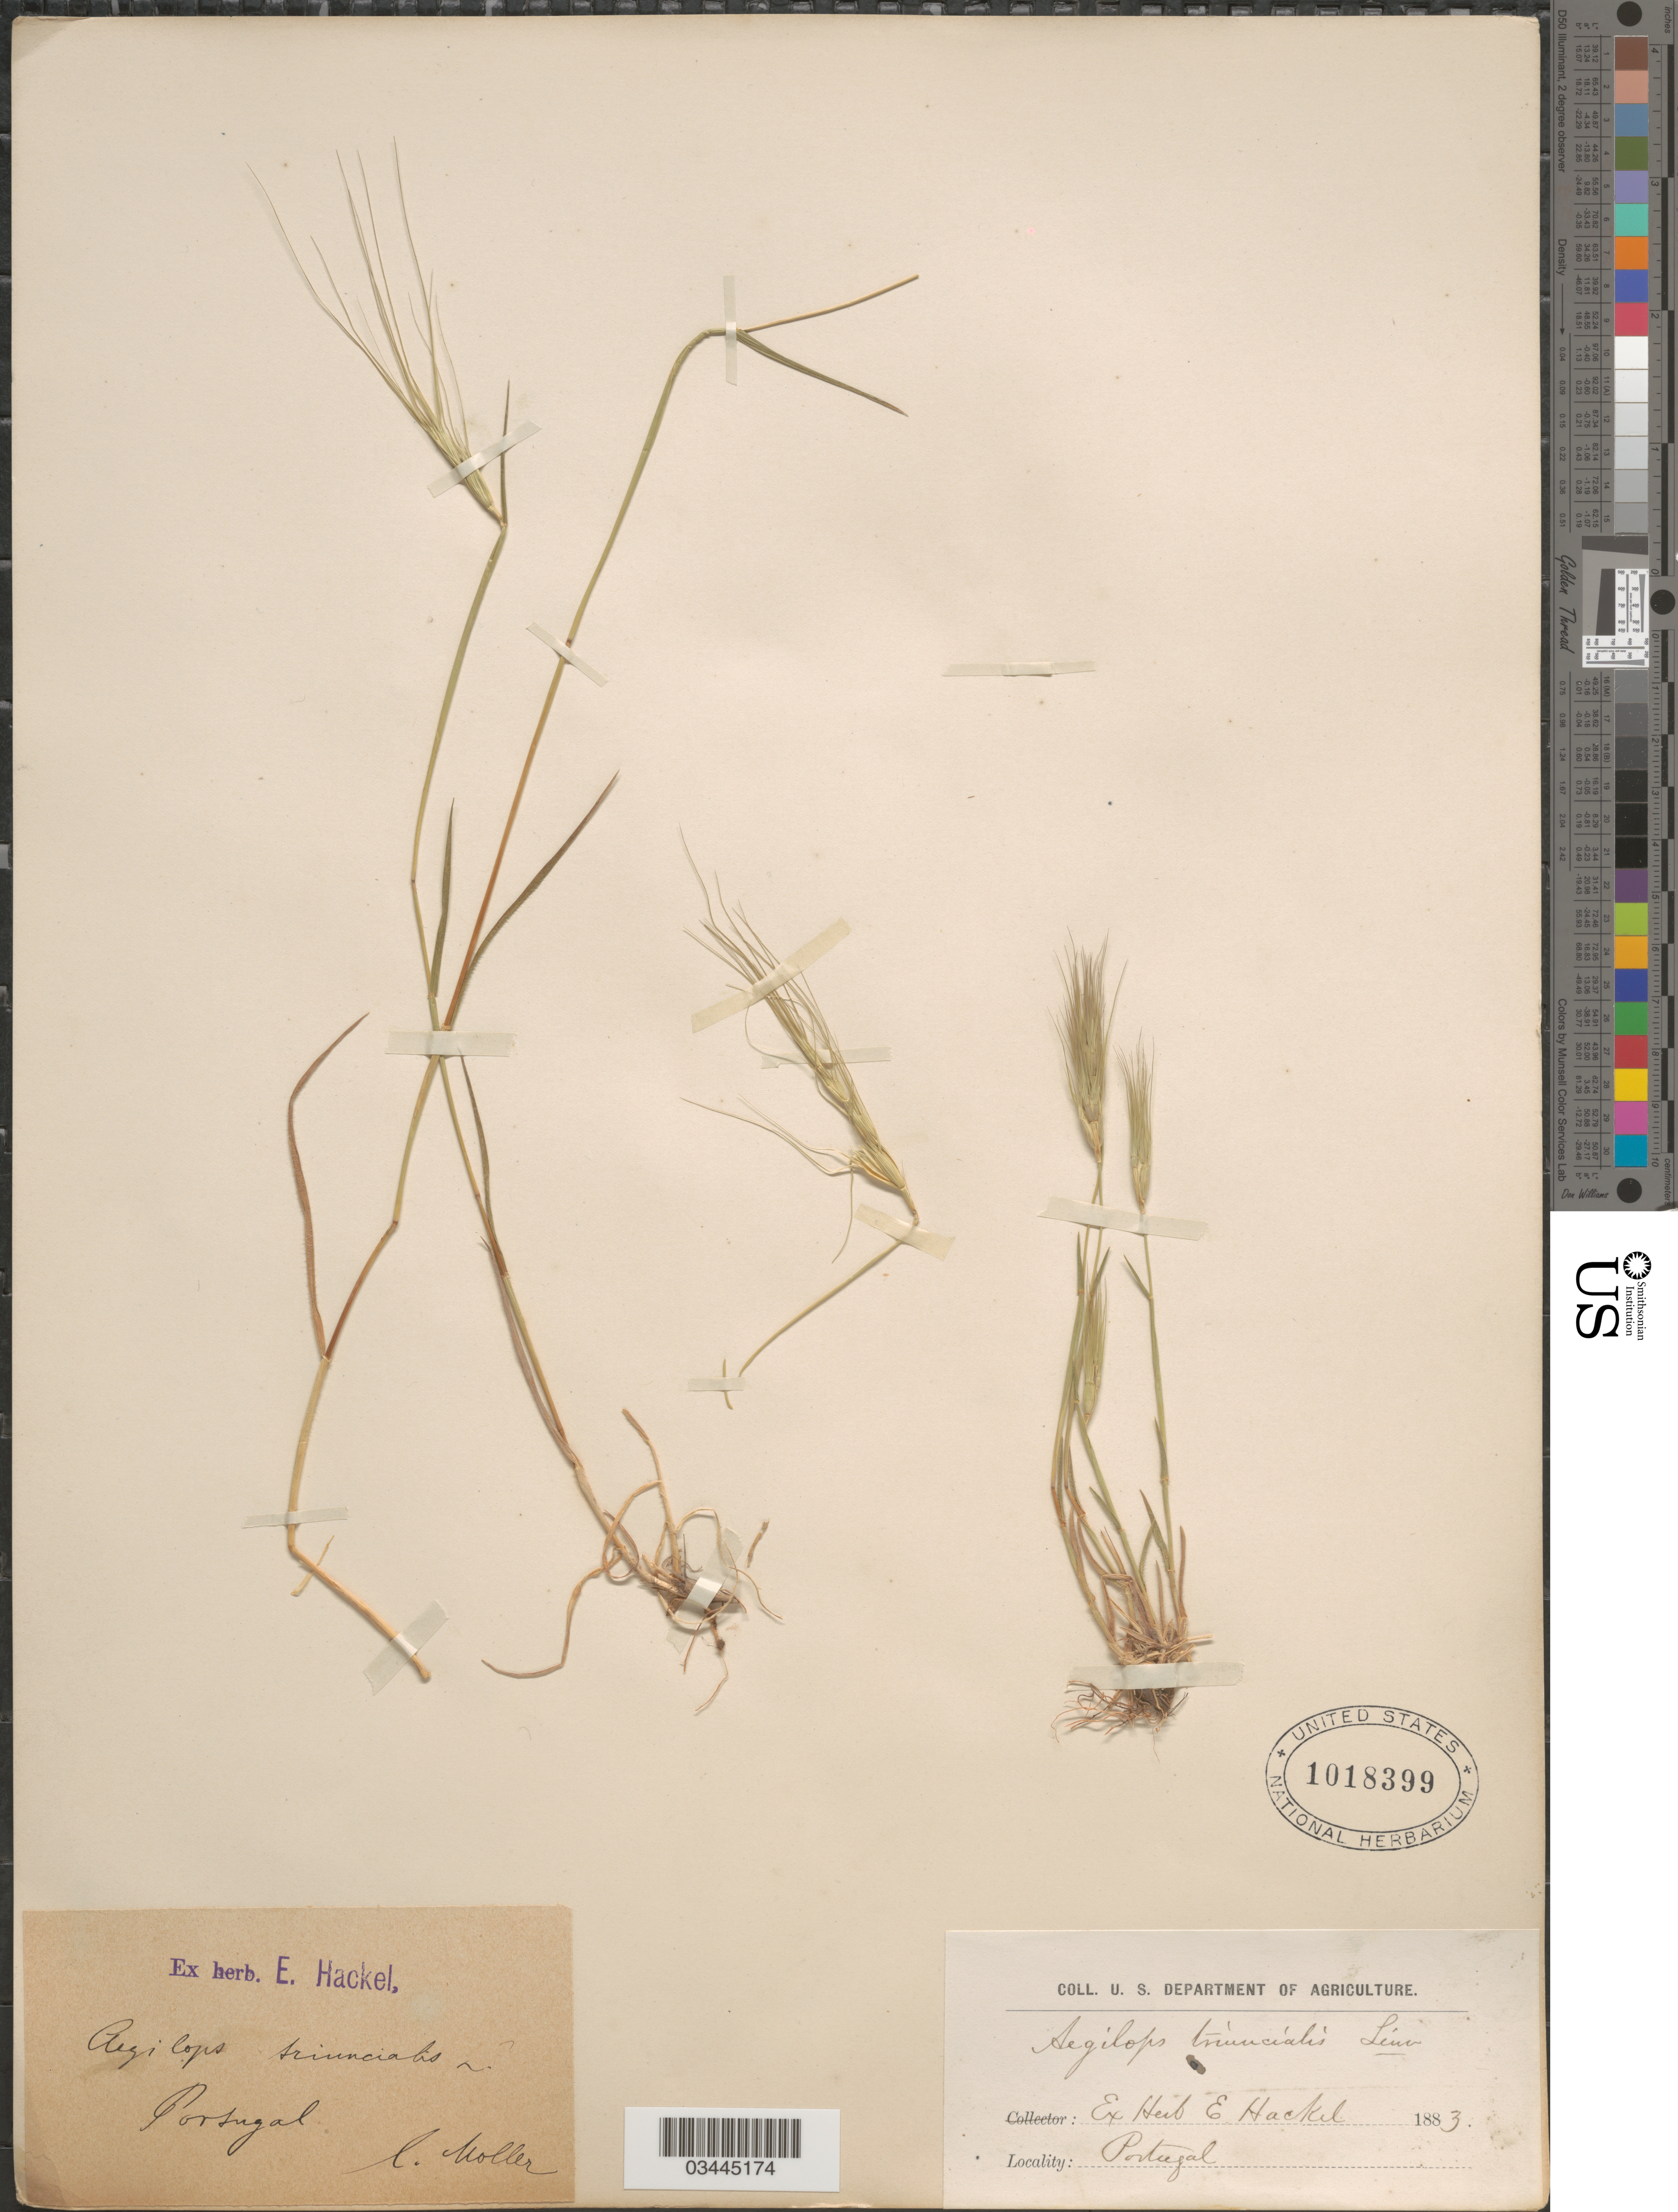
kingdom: Plantae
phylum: Tracheophyta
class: Liliopsida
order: Poales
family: Poaceae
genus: Aegilops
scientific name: Aegilops triuncialis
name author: L.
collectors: -. Moller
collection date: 1883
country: Portugal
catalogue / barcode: US 1018399